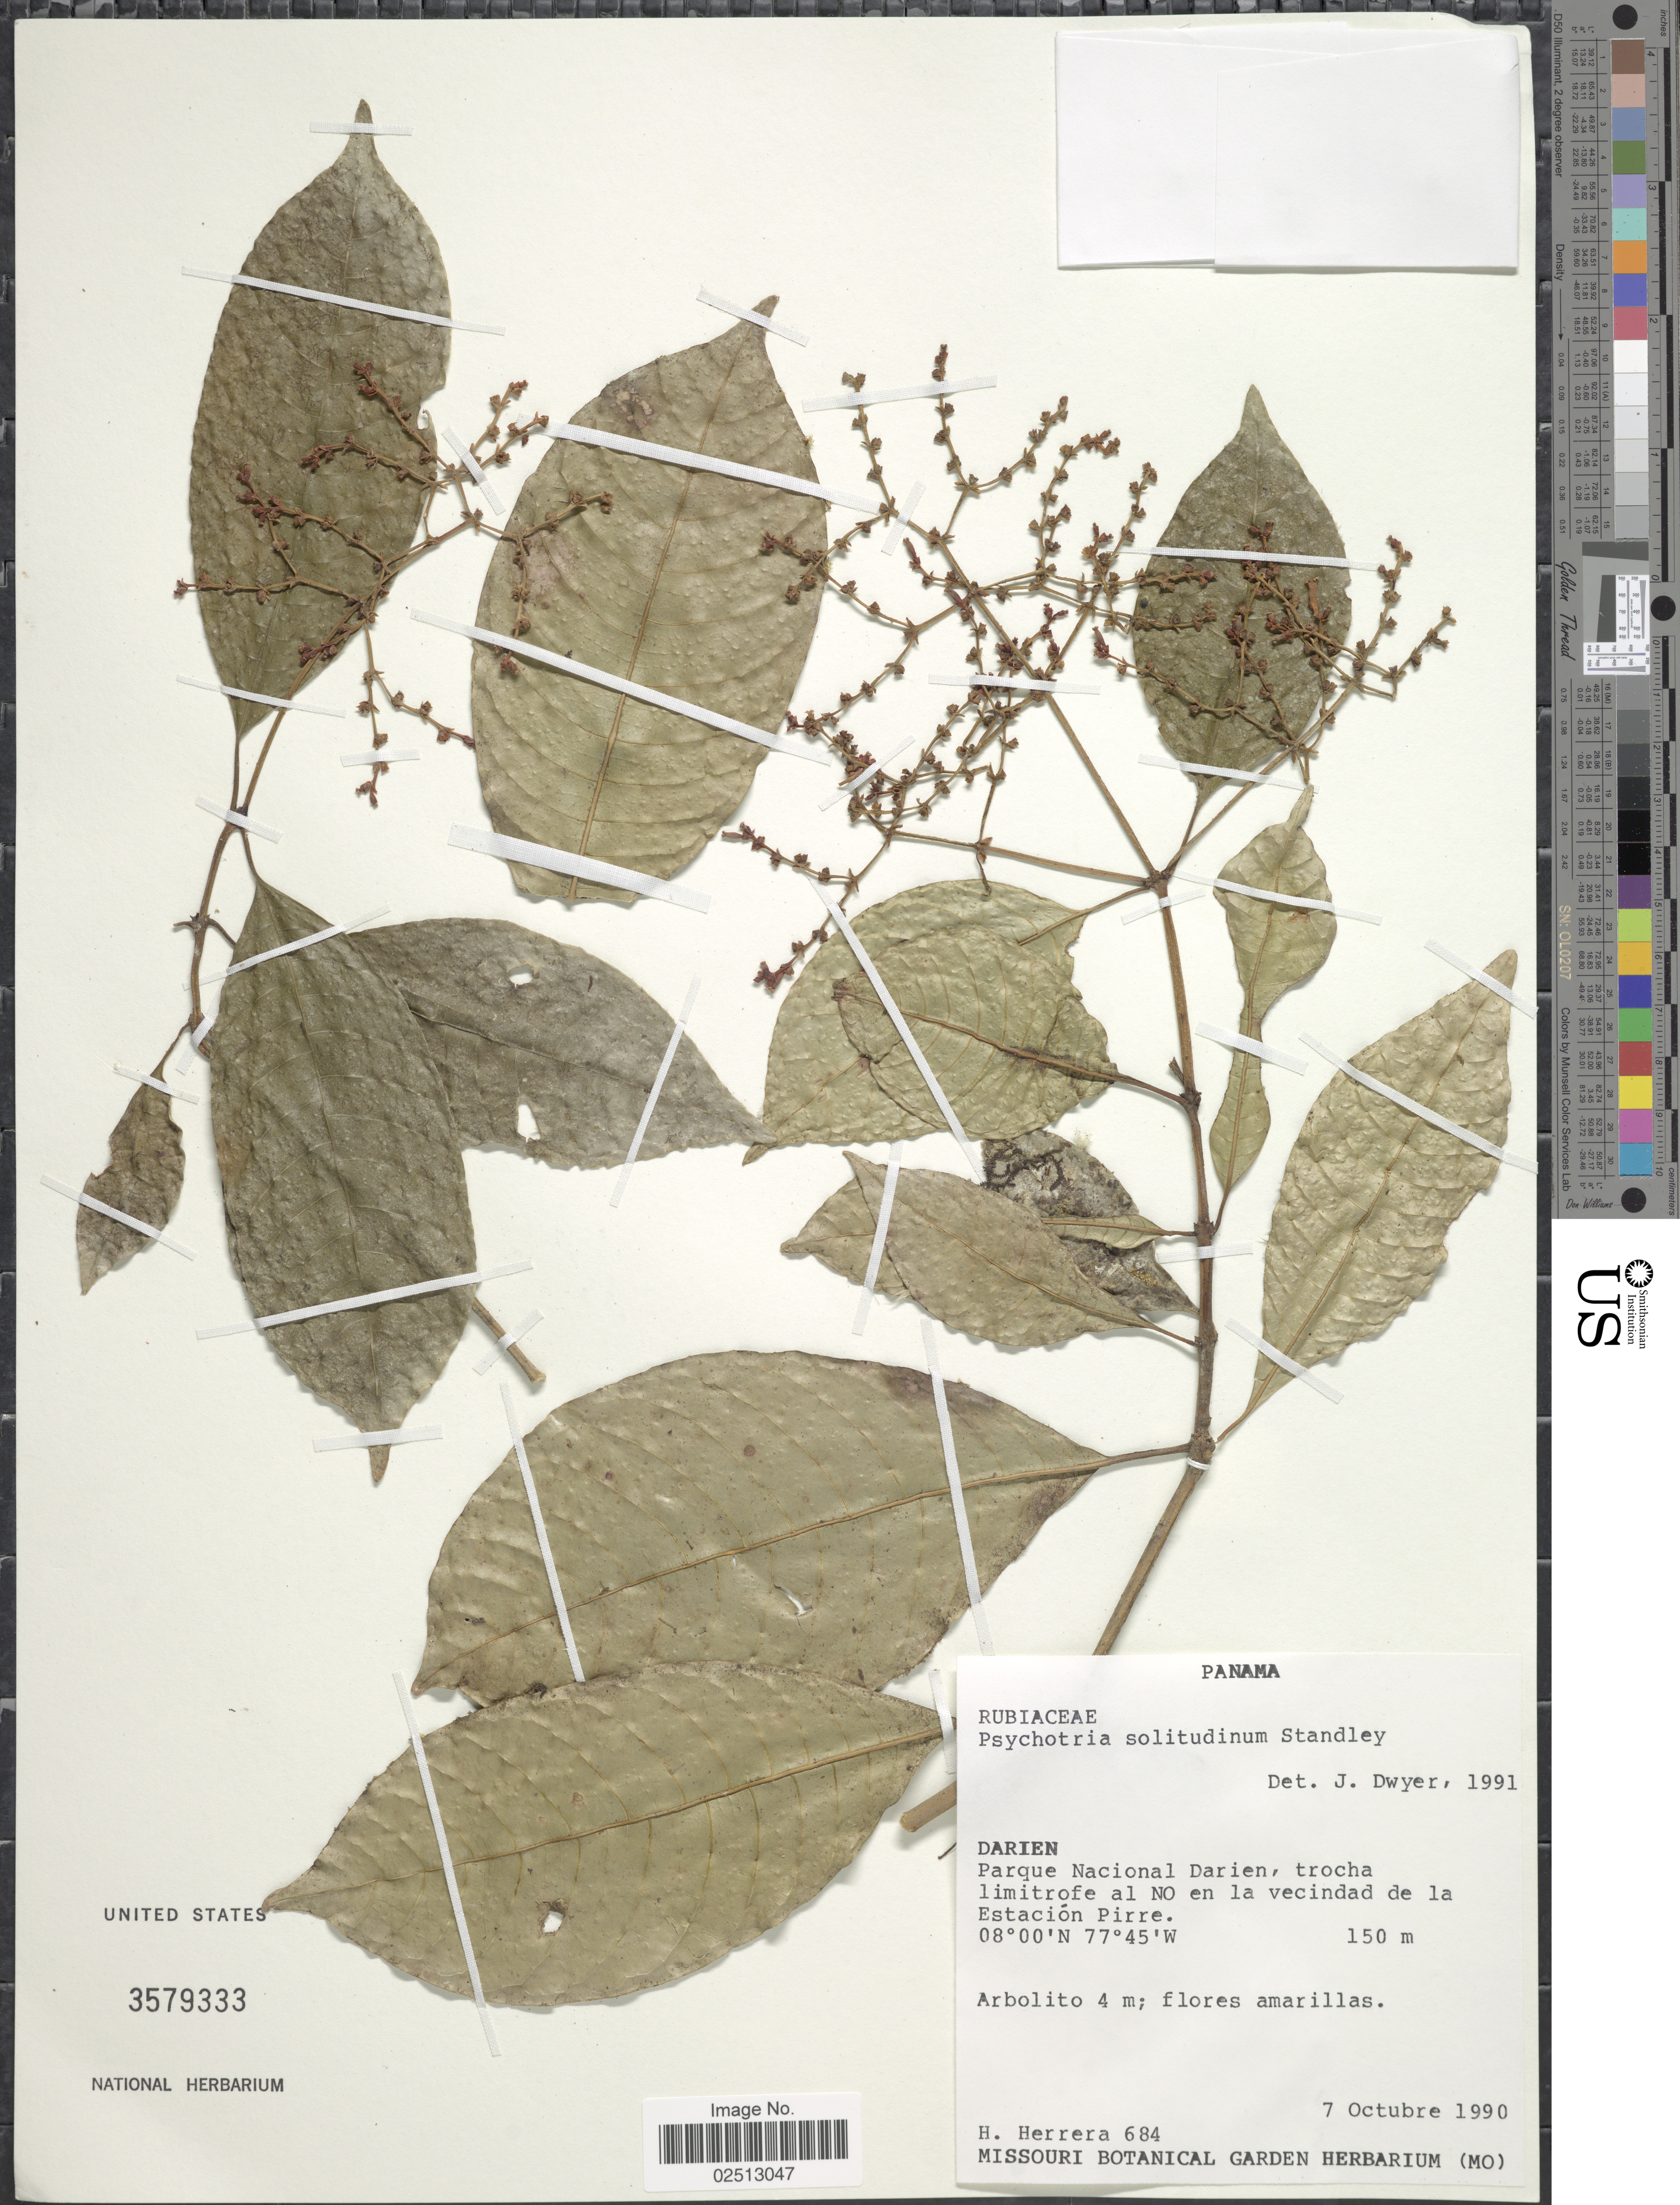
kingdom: Plantae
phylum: Tracheophyta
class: Magnoliopsida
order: Gentianales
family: Rubiaceae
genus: Psychotria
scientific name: Psychotria solitudinum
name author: Standl.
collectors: H. Herrera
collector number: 684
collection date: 1990-10-07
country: Panama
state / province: Darién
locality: Darien: Parque Nacional Darien, trocha limitrofe al NO en la vecindad de la Estacion Pirre.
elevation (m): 150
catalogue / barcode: US 3579333